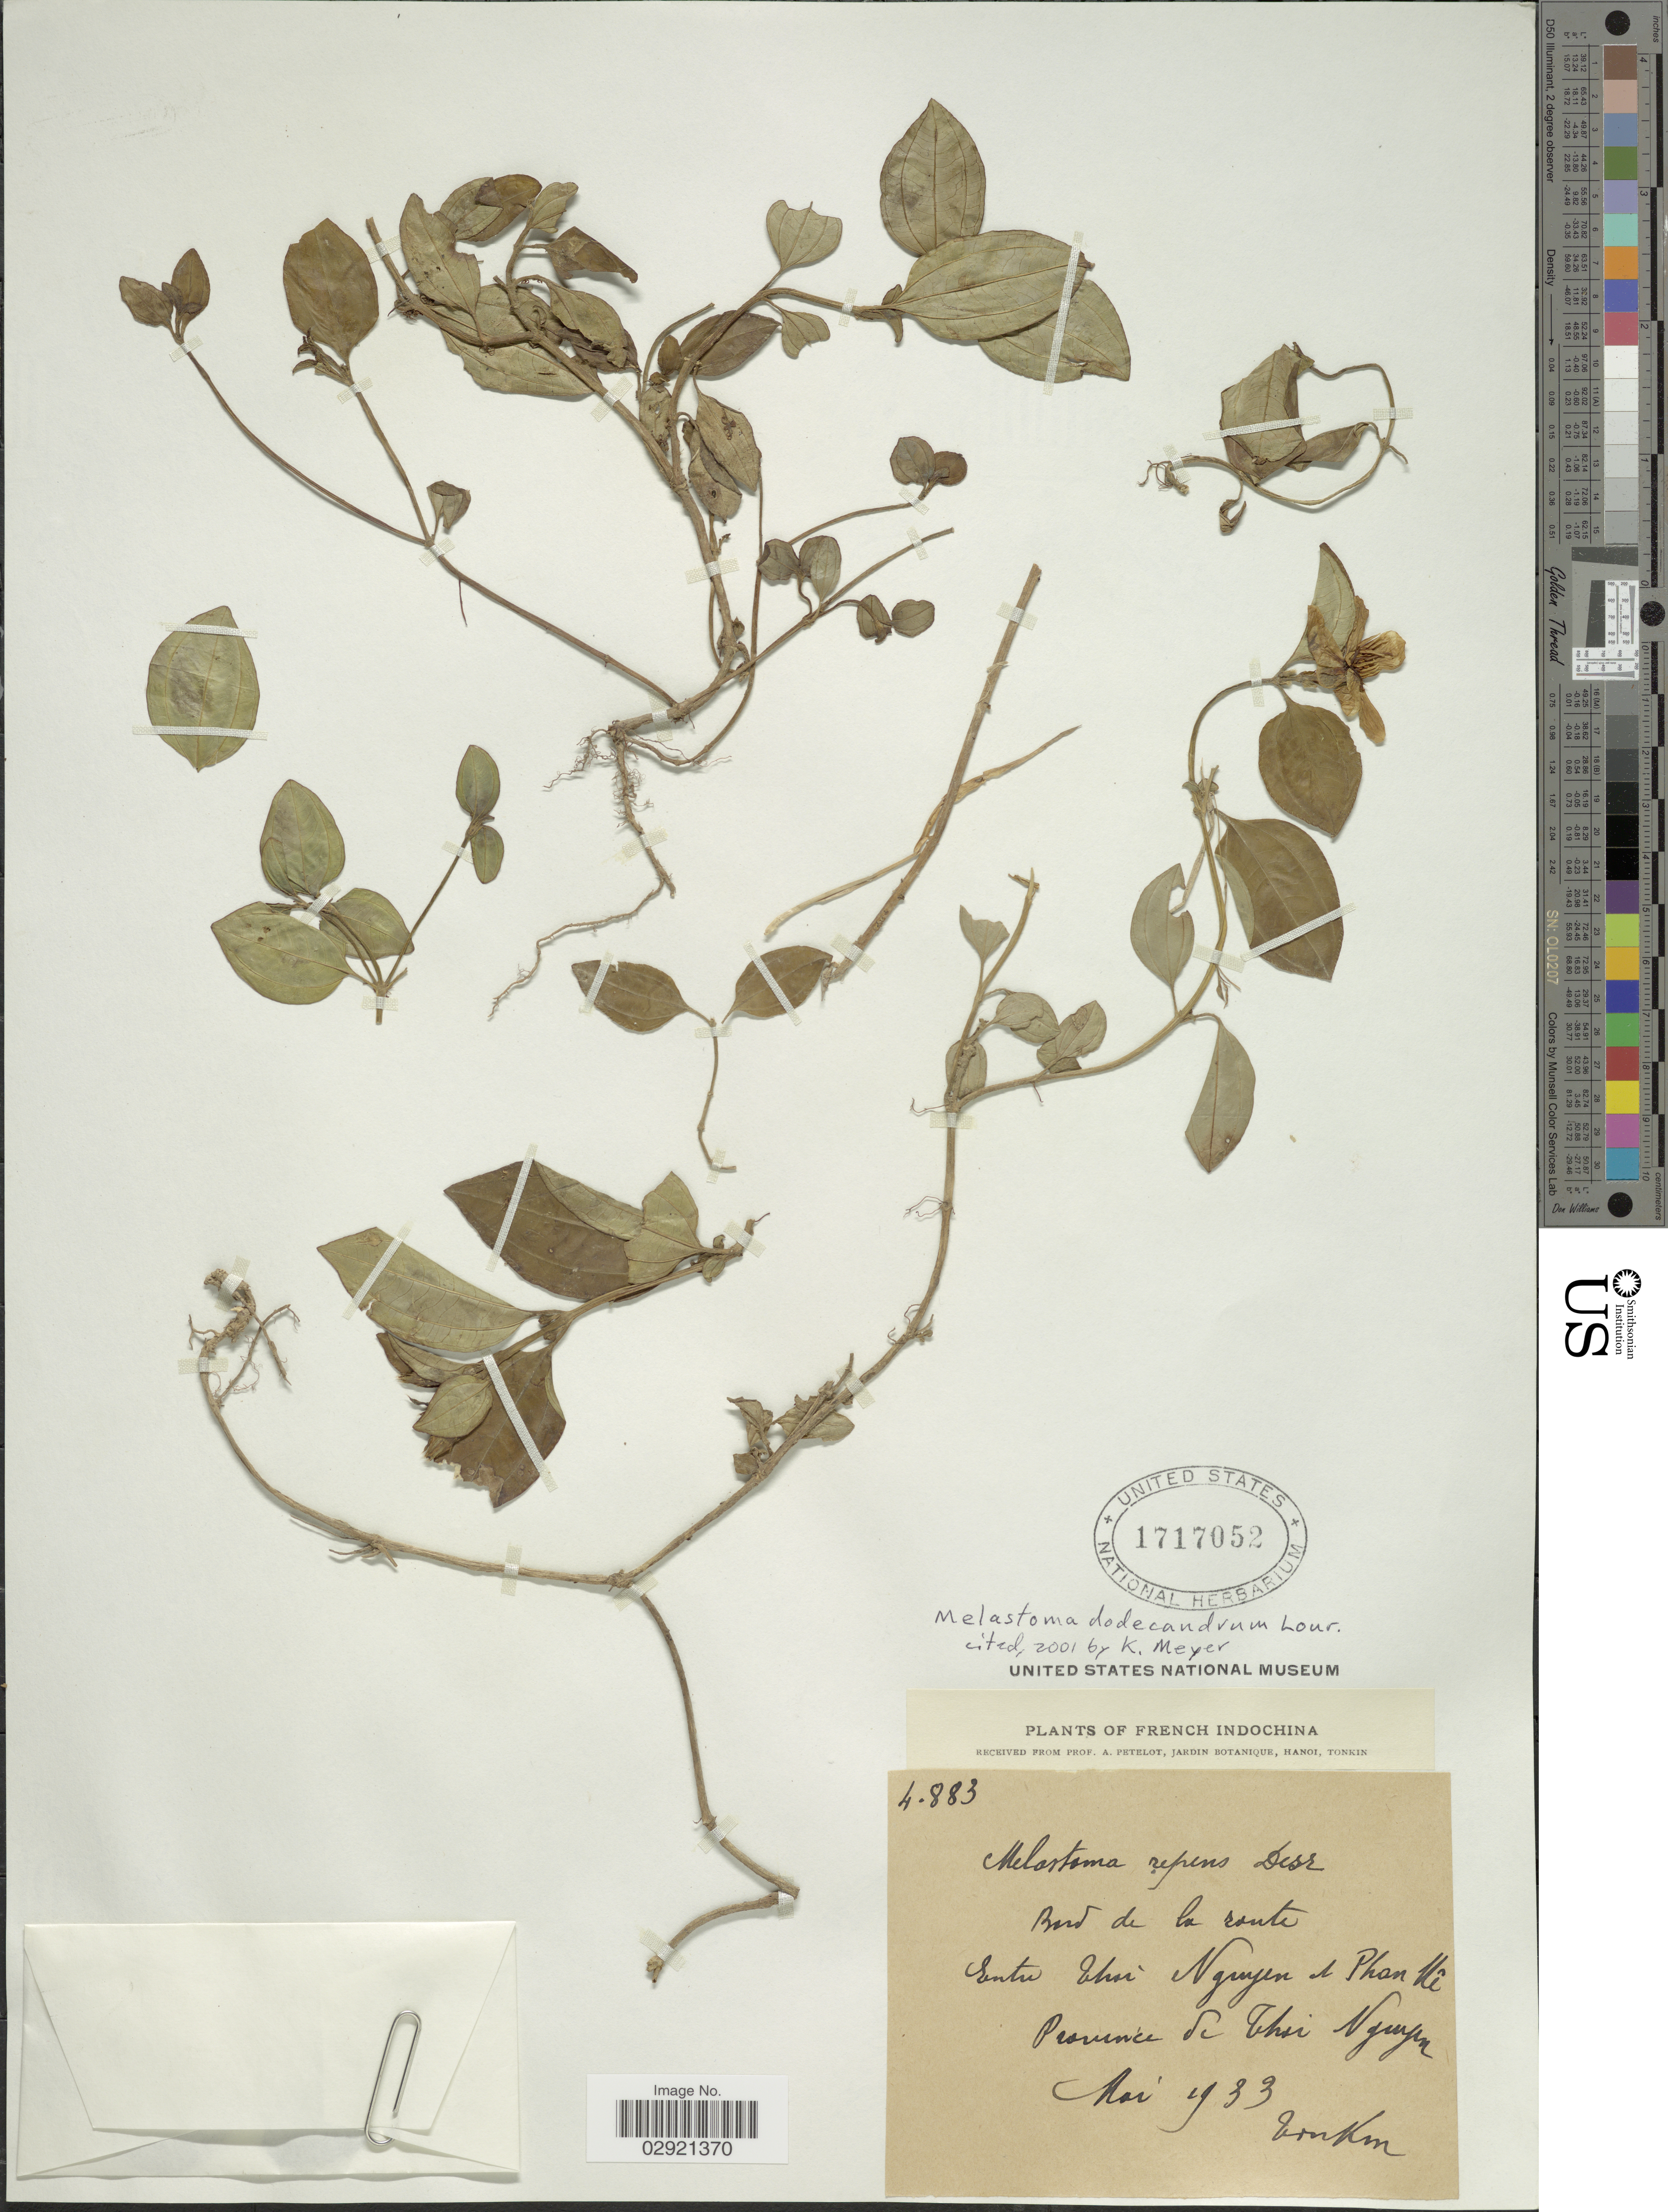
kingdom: Plantae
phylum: Tracheophyta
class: Magnoliopsida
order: Myrtales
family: Melastomataceae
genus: Melastoma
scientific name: Melastoma dodecandra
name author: Lour.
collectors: A. Petelot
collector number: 4883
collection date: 1933-05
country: Vietnam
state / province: Thai Nguyen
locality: Tonkin. Entre Thai Nguyen et Phan Mi [interpreted]. Province de Thai Nguyen.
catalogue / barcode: US 1717052